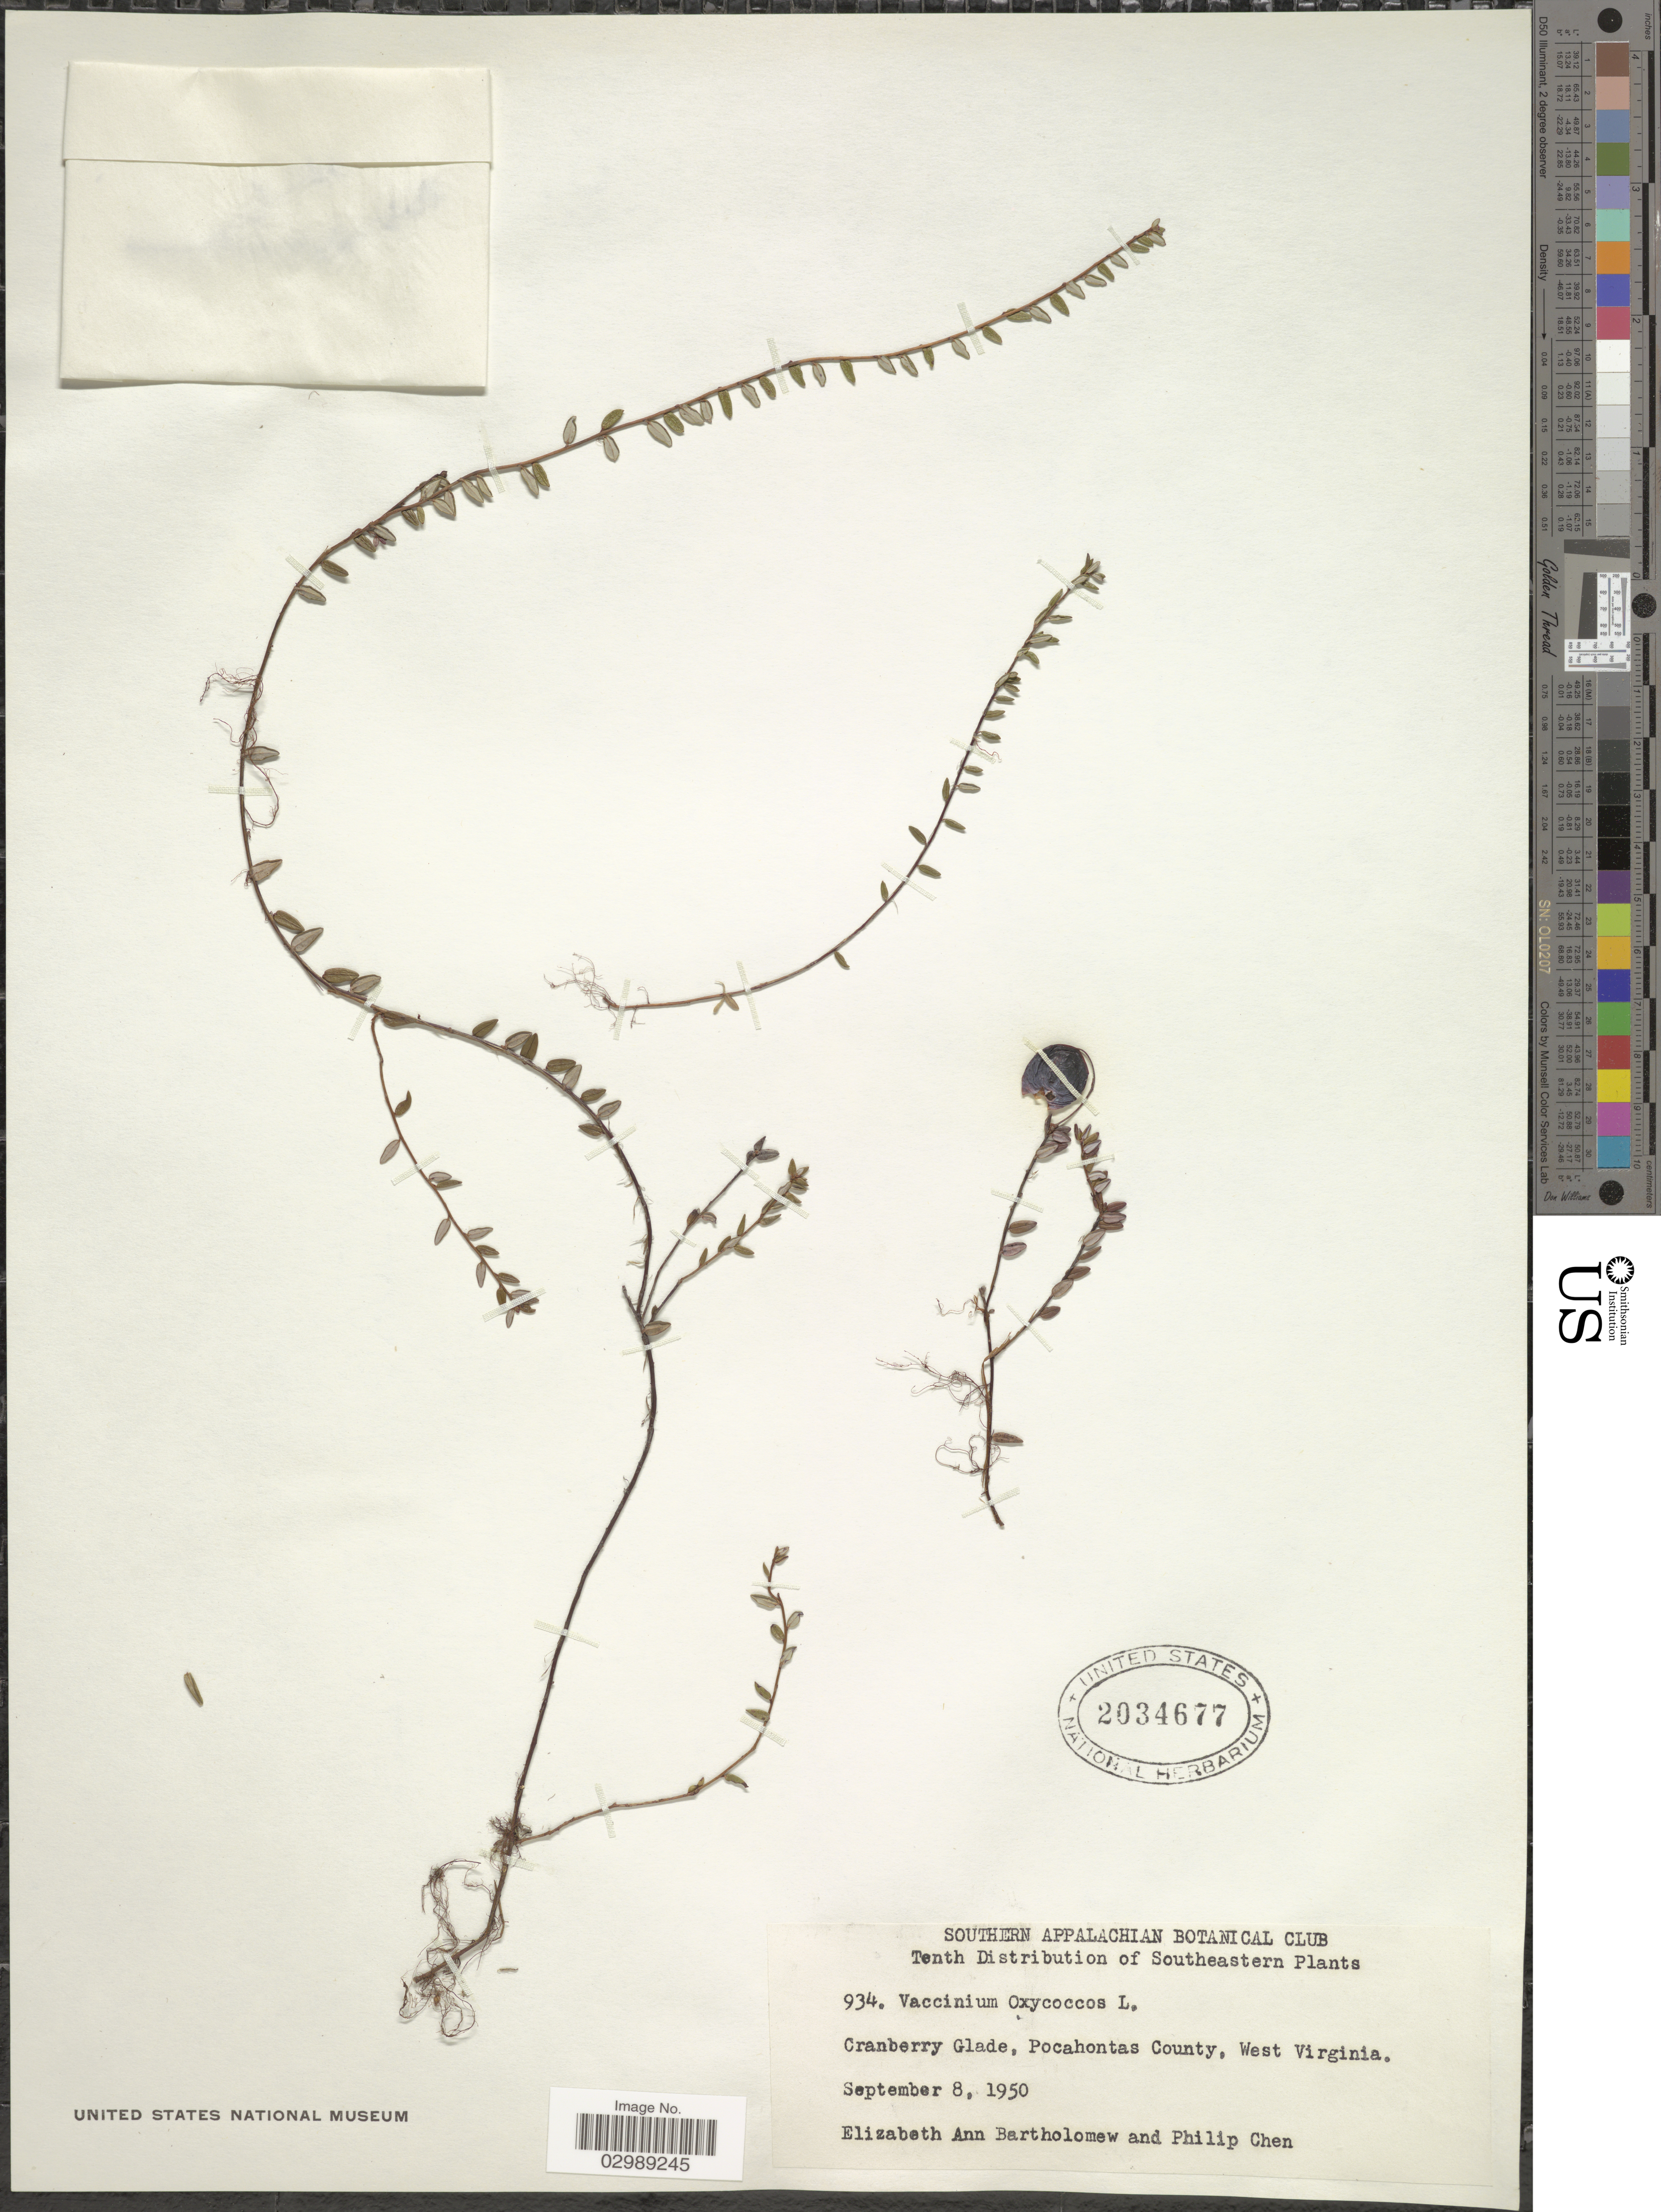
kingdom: Plantae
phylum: Tracheophyta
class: Magnoliopsida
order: Ericales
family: Ericaceae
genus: Vaccinium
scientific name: Vaccinium oxycoccos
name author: L.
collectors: E. Bartholomew & P. C. Chen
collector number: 934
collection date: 1950-09-08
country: United States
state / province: West Virginia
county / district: Pocahontas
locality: Southern Appalachian, Southeastern, Cranberry Glade, Pocahantas County.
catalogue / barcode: US 2034677